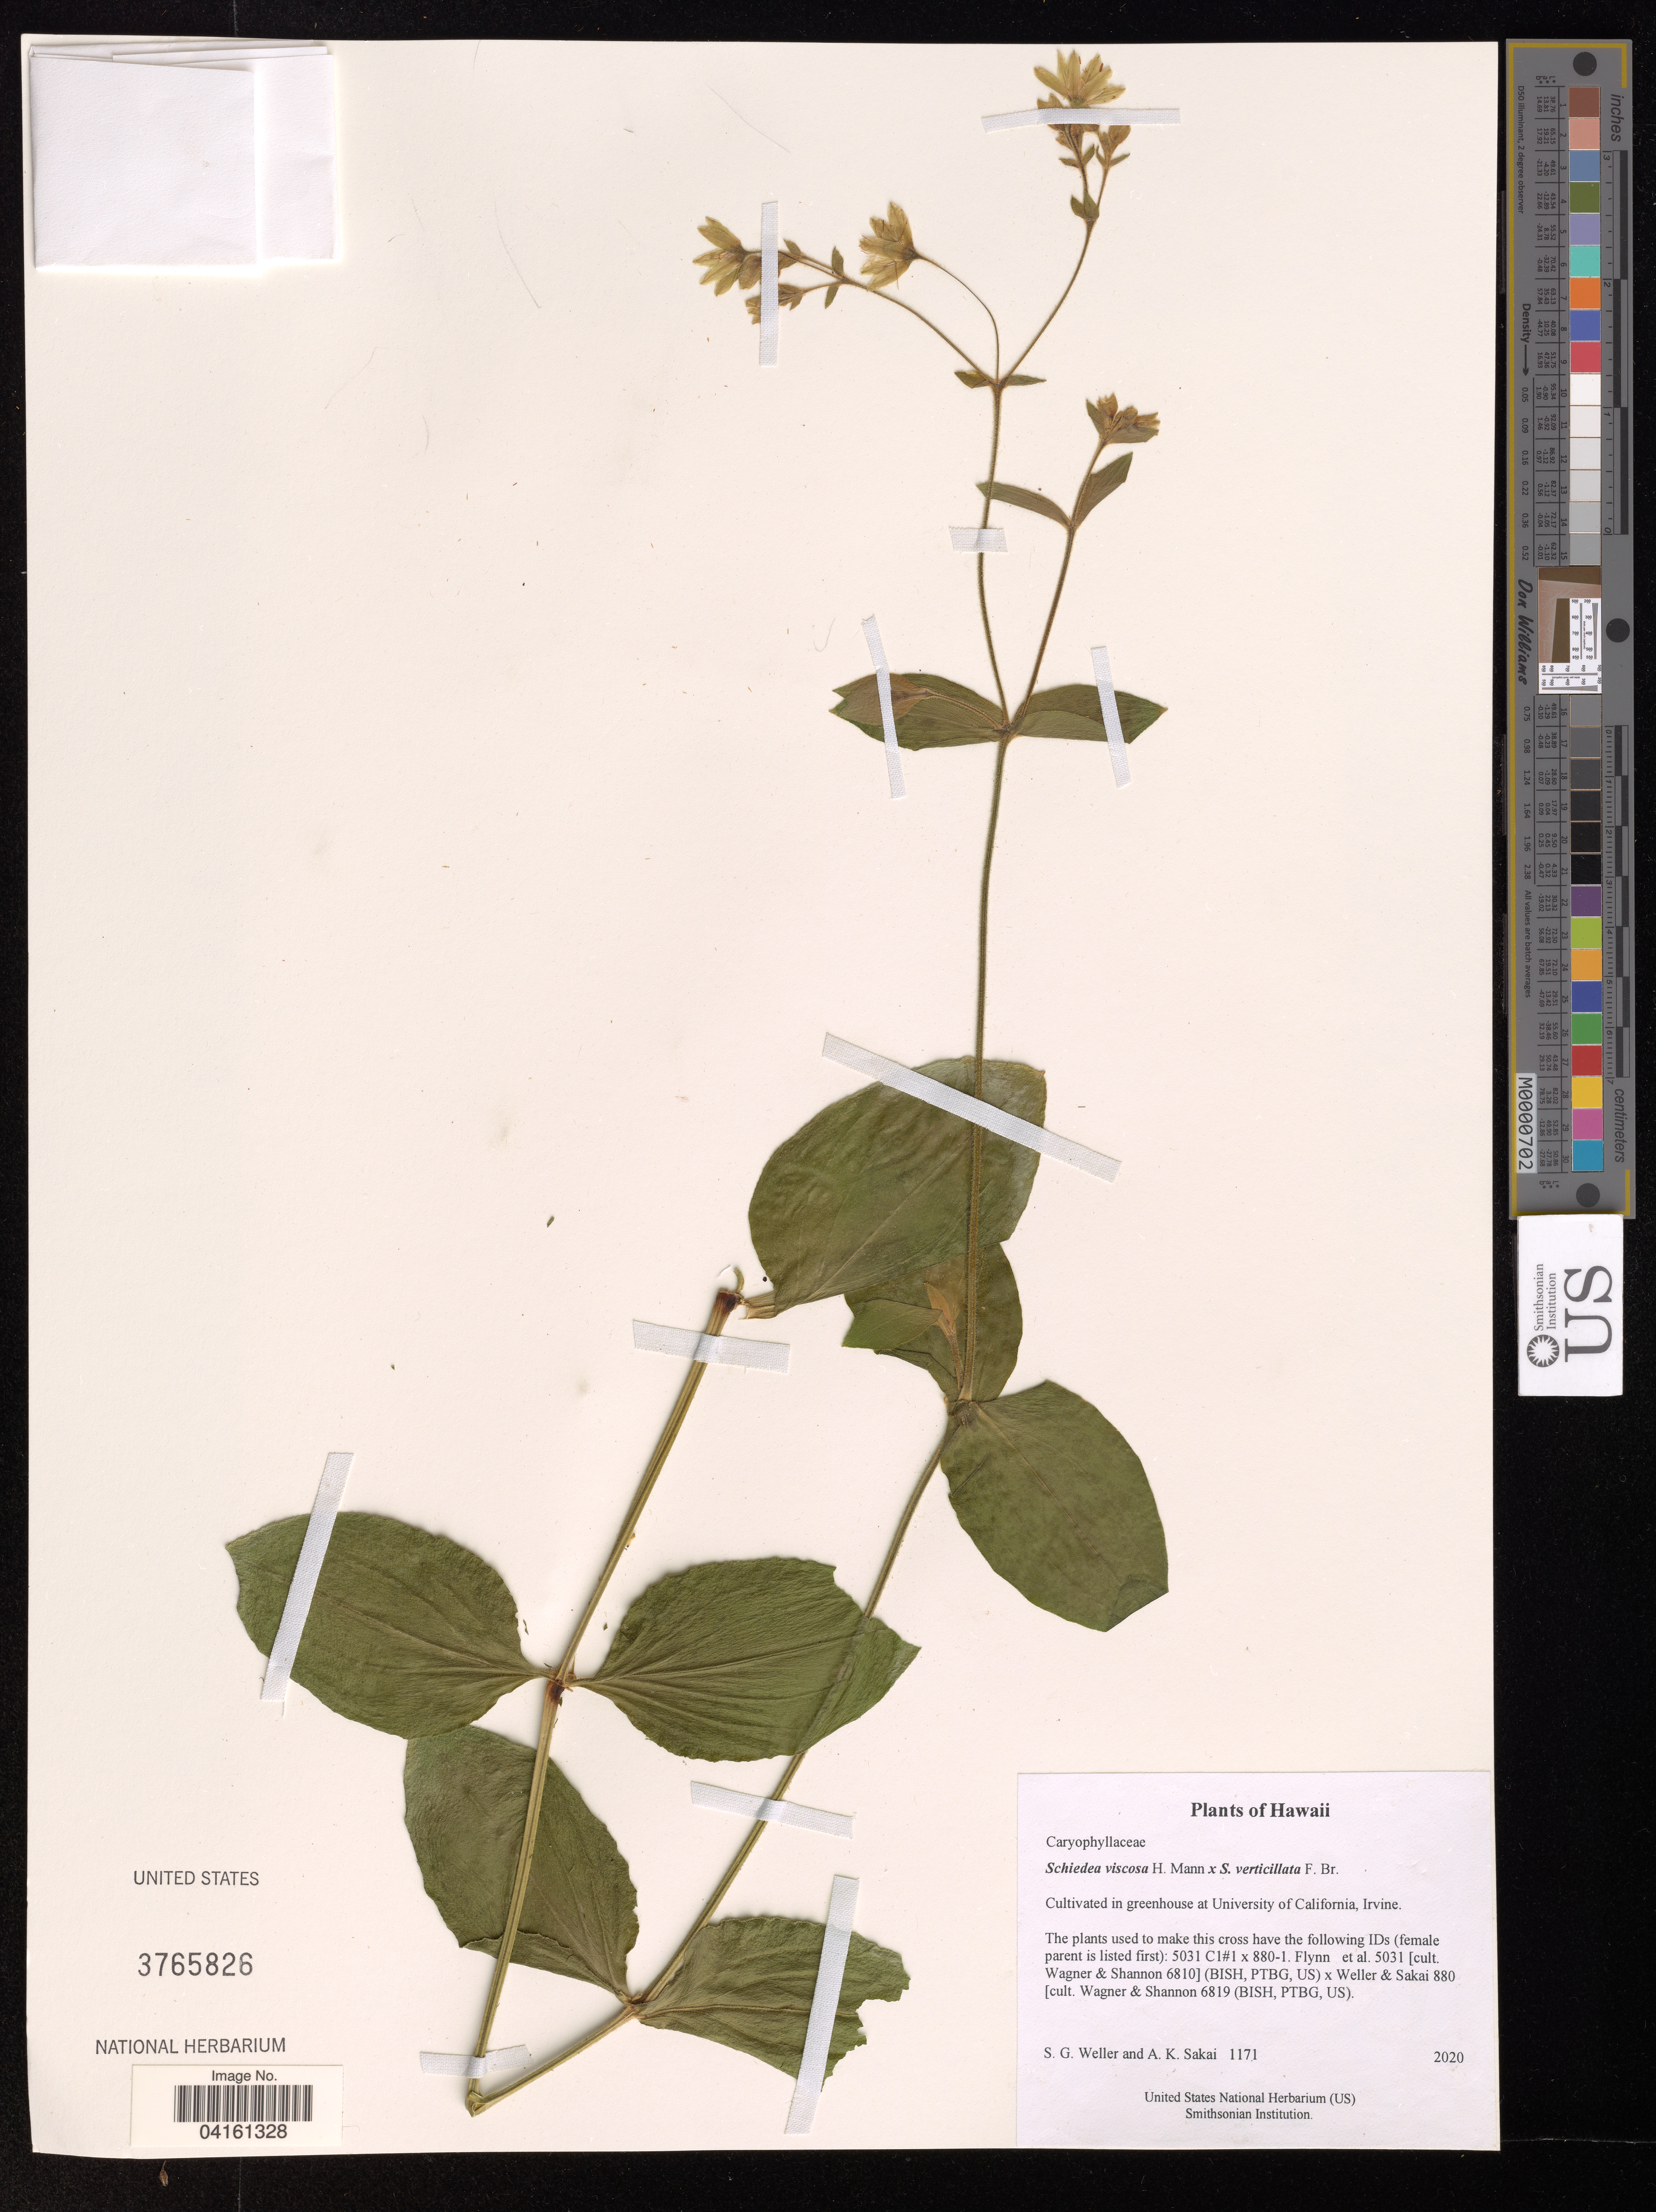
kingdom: Plantae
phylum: Tracheophyta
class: Magnoliopsida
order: Caryophyllales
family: Caryophyllaceae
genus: Schiedea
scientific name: Schiedea verticillata x S. viscosa H. Mann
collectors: S. G. Weller & A. Sakai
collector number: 1171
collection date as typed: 2020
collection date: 2020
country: United States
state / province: California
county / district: Orange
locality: Cultivated in greenhouse at University of California, Irvine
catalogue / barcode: US 3765826